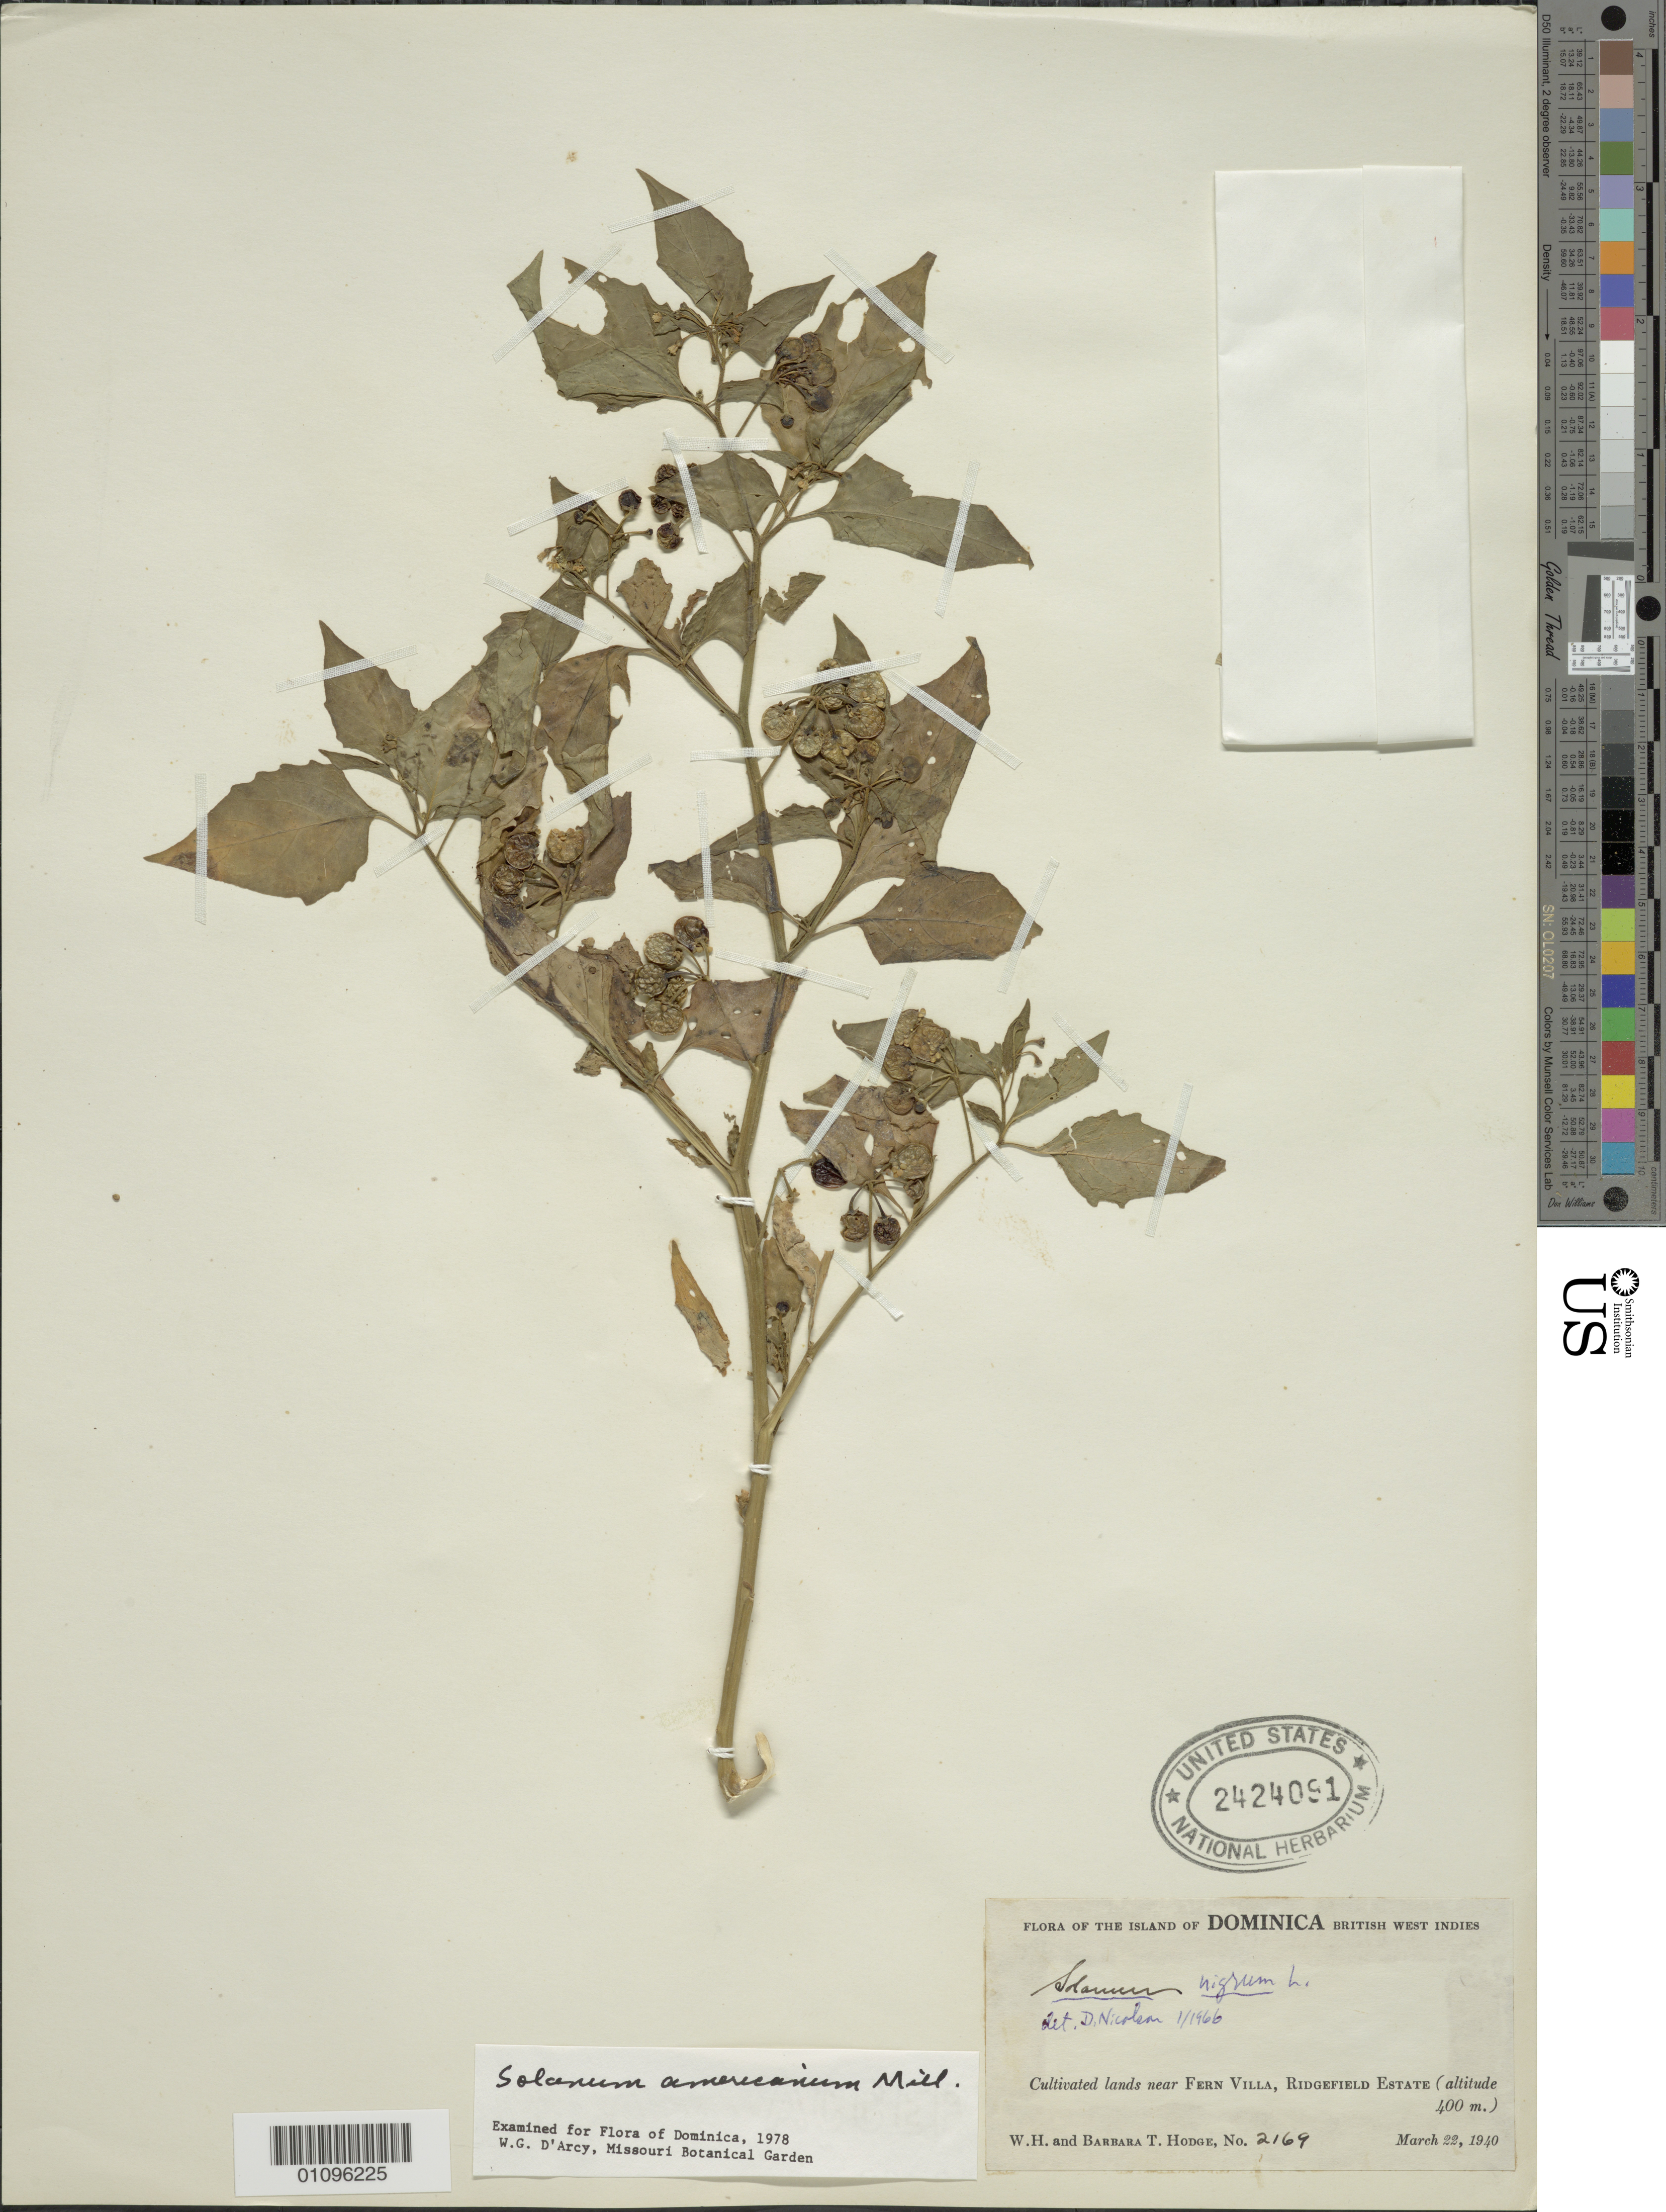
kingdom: Plantae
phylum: Tracheophyta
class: Magnoliopsida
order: Solanales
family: Solanaceae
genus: Solanum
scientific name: Solanum americanum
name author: Mill.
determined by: D'Arcy, W. G.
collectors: W. Hodge & B. Hodge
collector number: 2169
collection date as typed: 22 Mar 1940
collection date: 1940-03-22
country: Dominica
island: Dominica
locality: Fern Villa, Ridgefield Estate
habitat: Cultivated lands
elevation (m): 400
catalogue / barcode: US 2424091